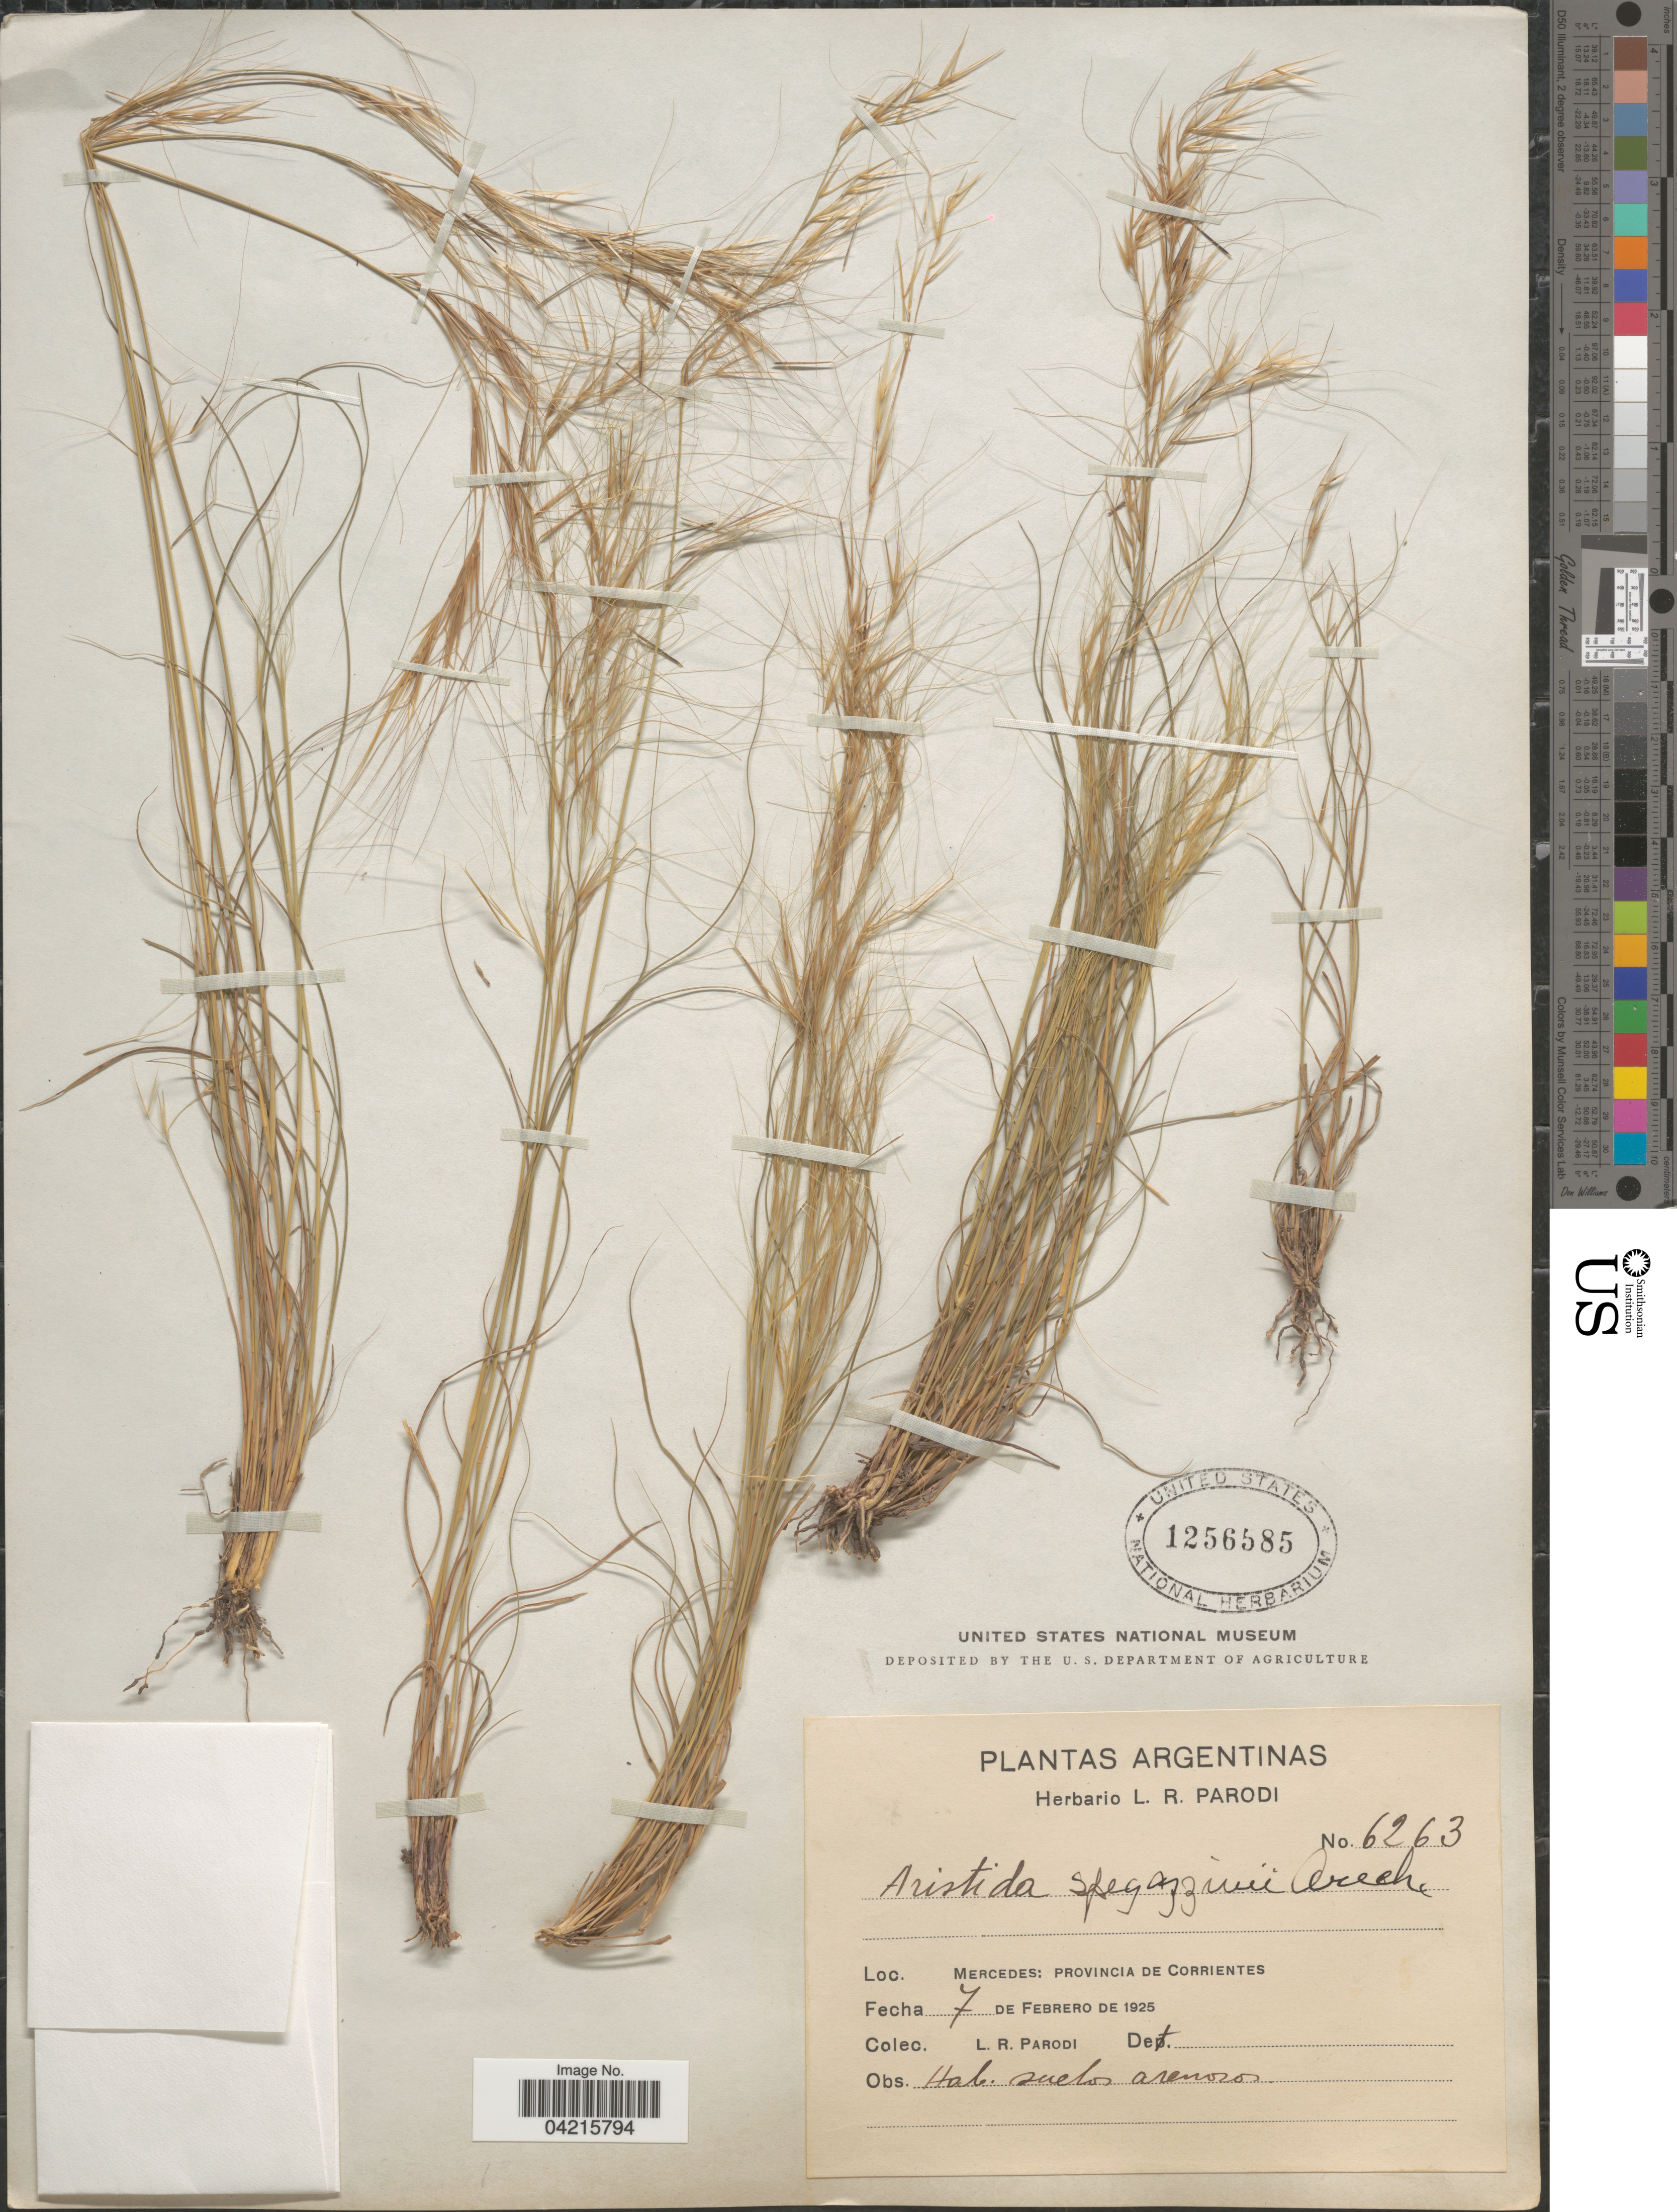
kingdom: Plantae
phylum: Tracheophyta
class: Liliopsida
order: Poales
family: Poaceae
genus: Aristida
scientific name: Aristida spegazzinii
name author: Arechav.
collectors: L. R. Parodi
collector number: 6263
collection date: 1925-02-07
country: Argentina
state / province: Corrientes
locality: Mercedes.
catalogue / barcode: US 1256585